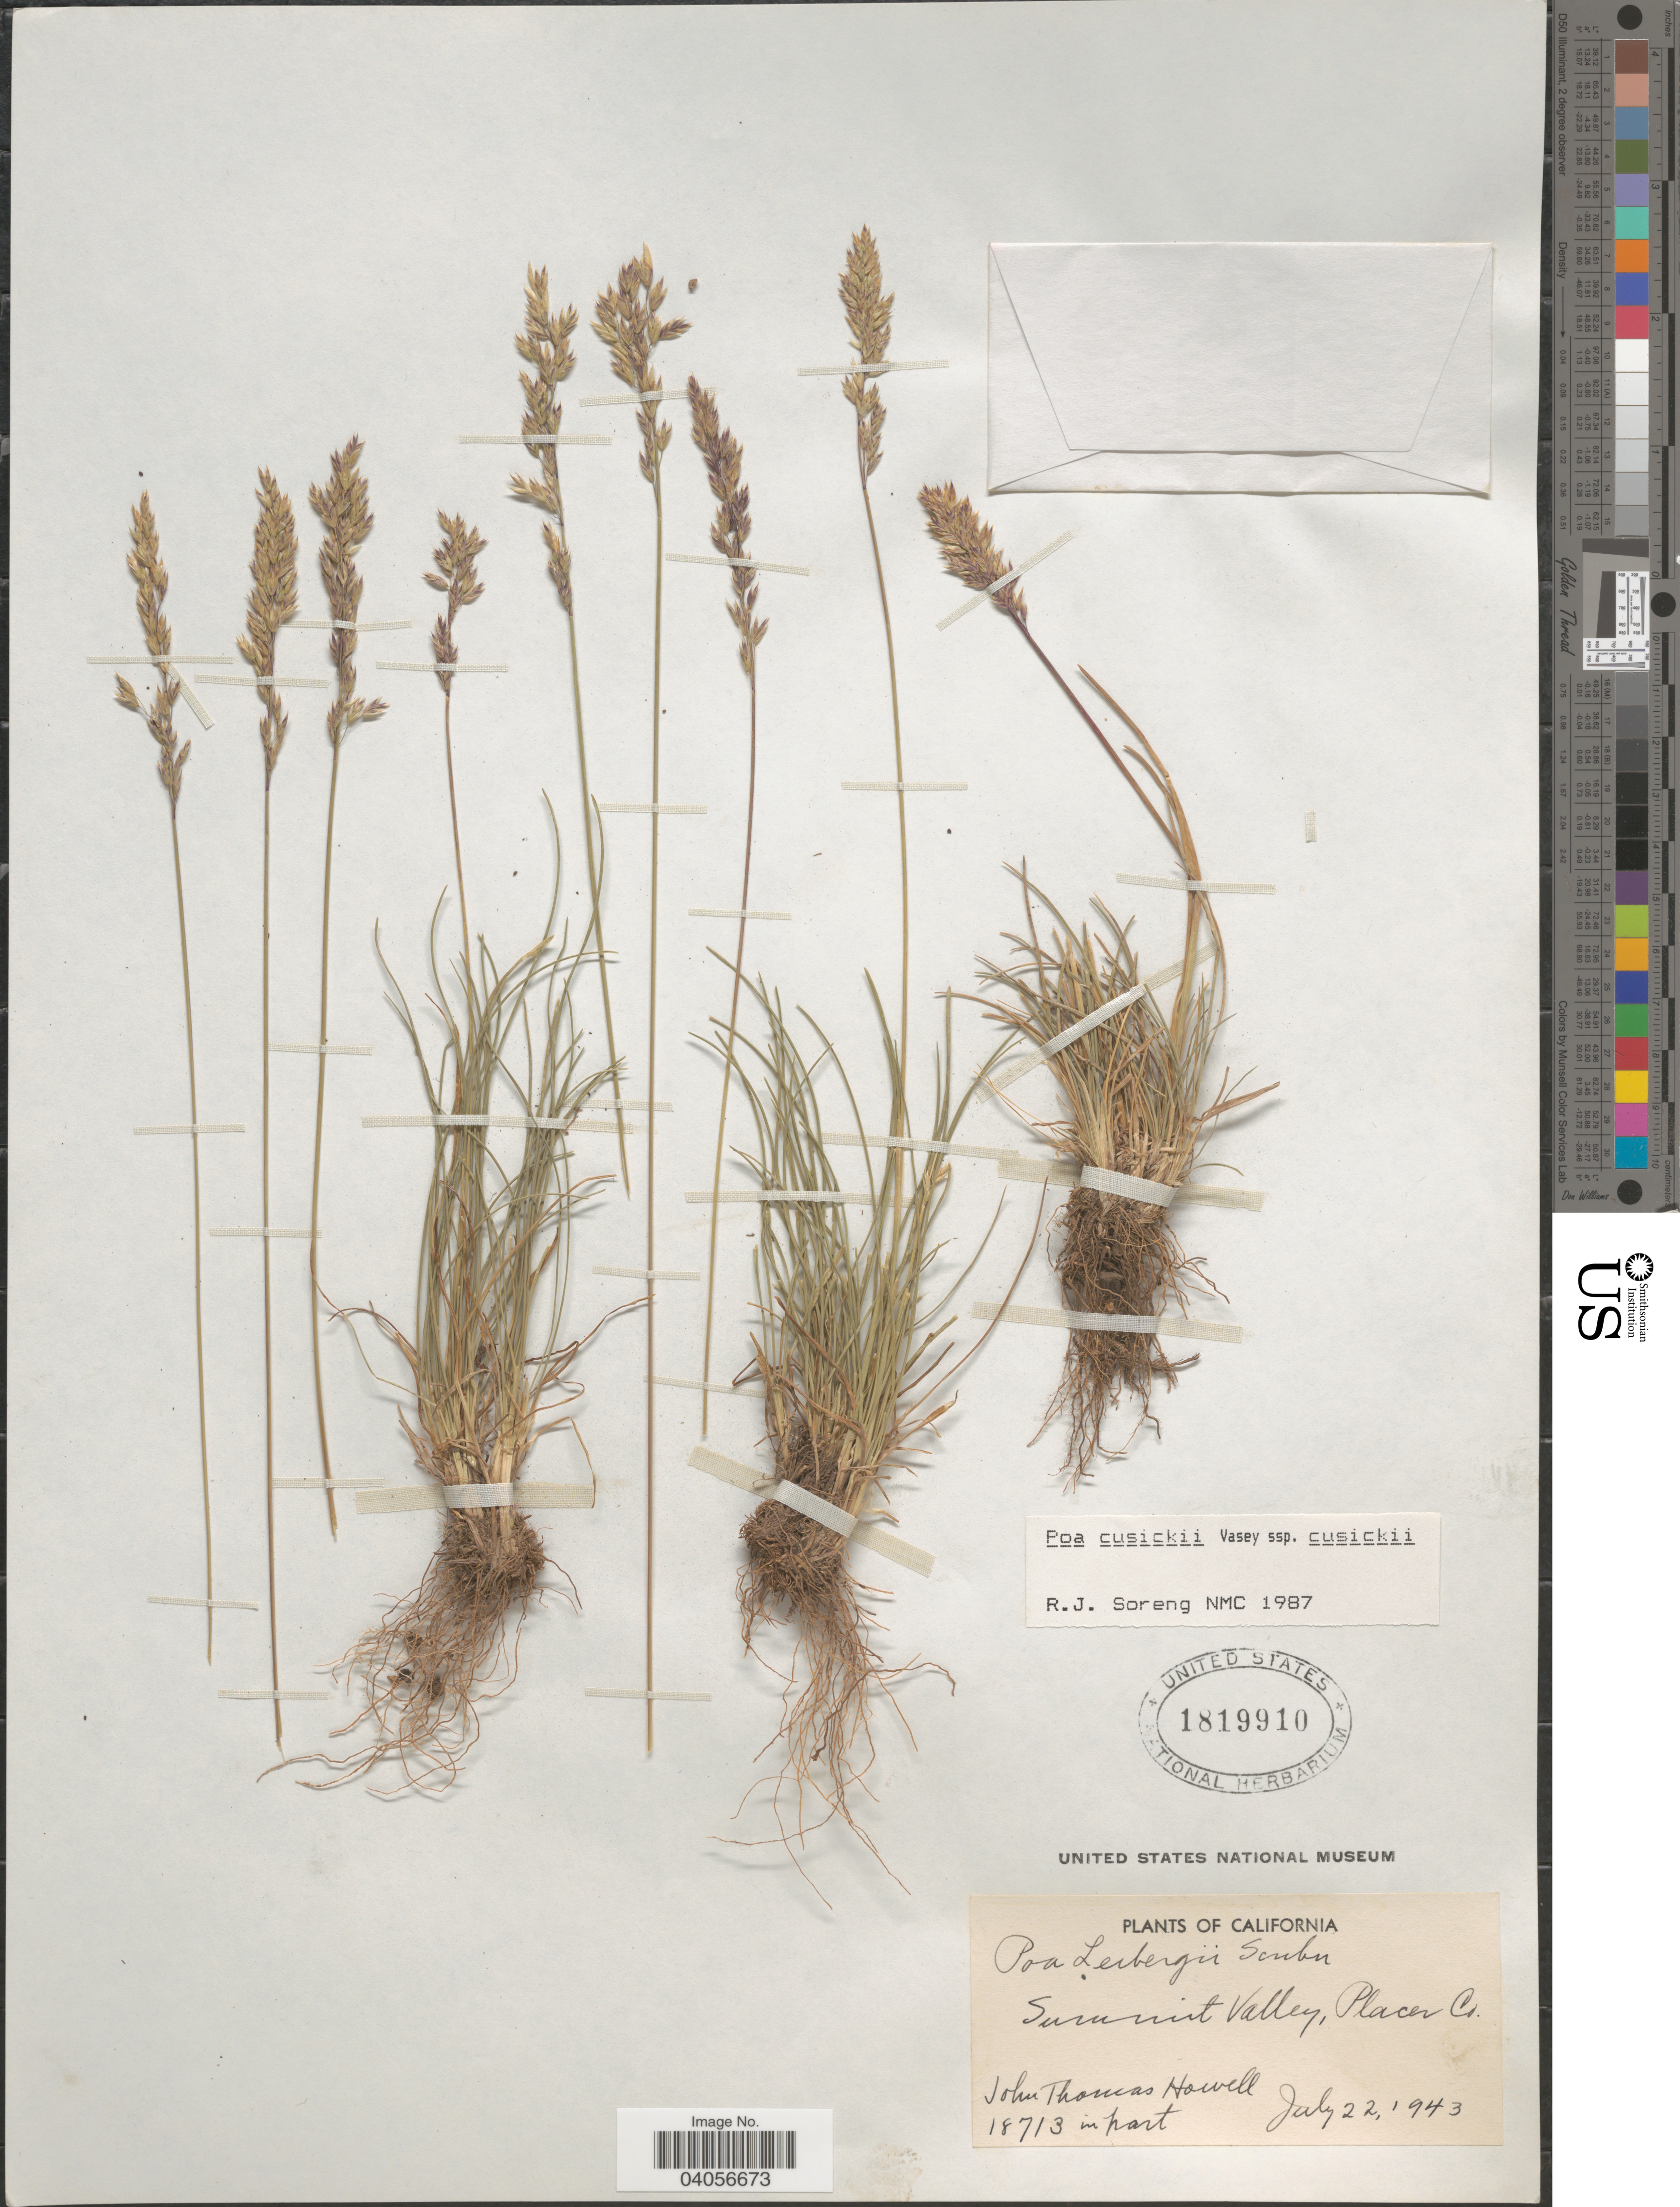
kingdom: Plantae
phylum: Tracheophyta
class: Liliopsida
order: Poales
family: Poaceae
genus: Poa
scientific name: Poa cusickii subsp. cusickii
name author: Vasey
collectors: J. T. Howell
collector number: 18713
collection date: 1943-07-22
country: United States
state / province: California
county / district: Placer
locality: Summit Valley, Placer Co.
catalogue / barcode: US 1819910